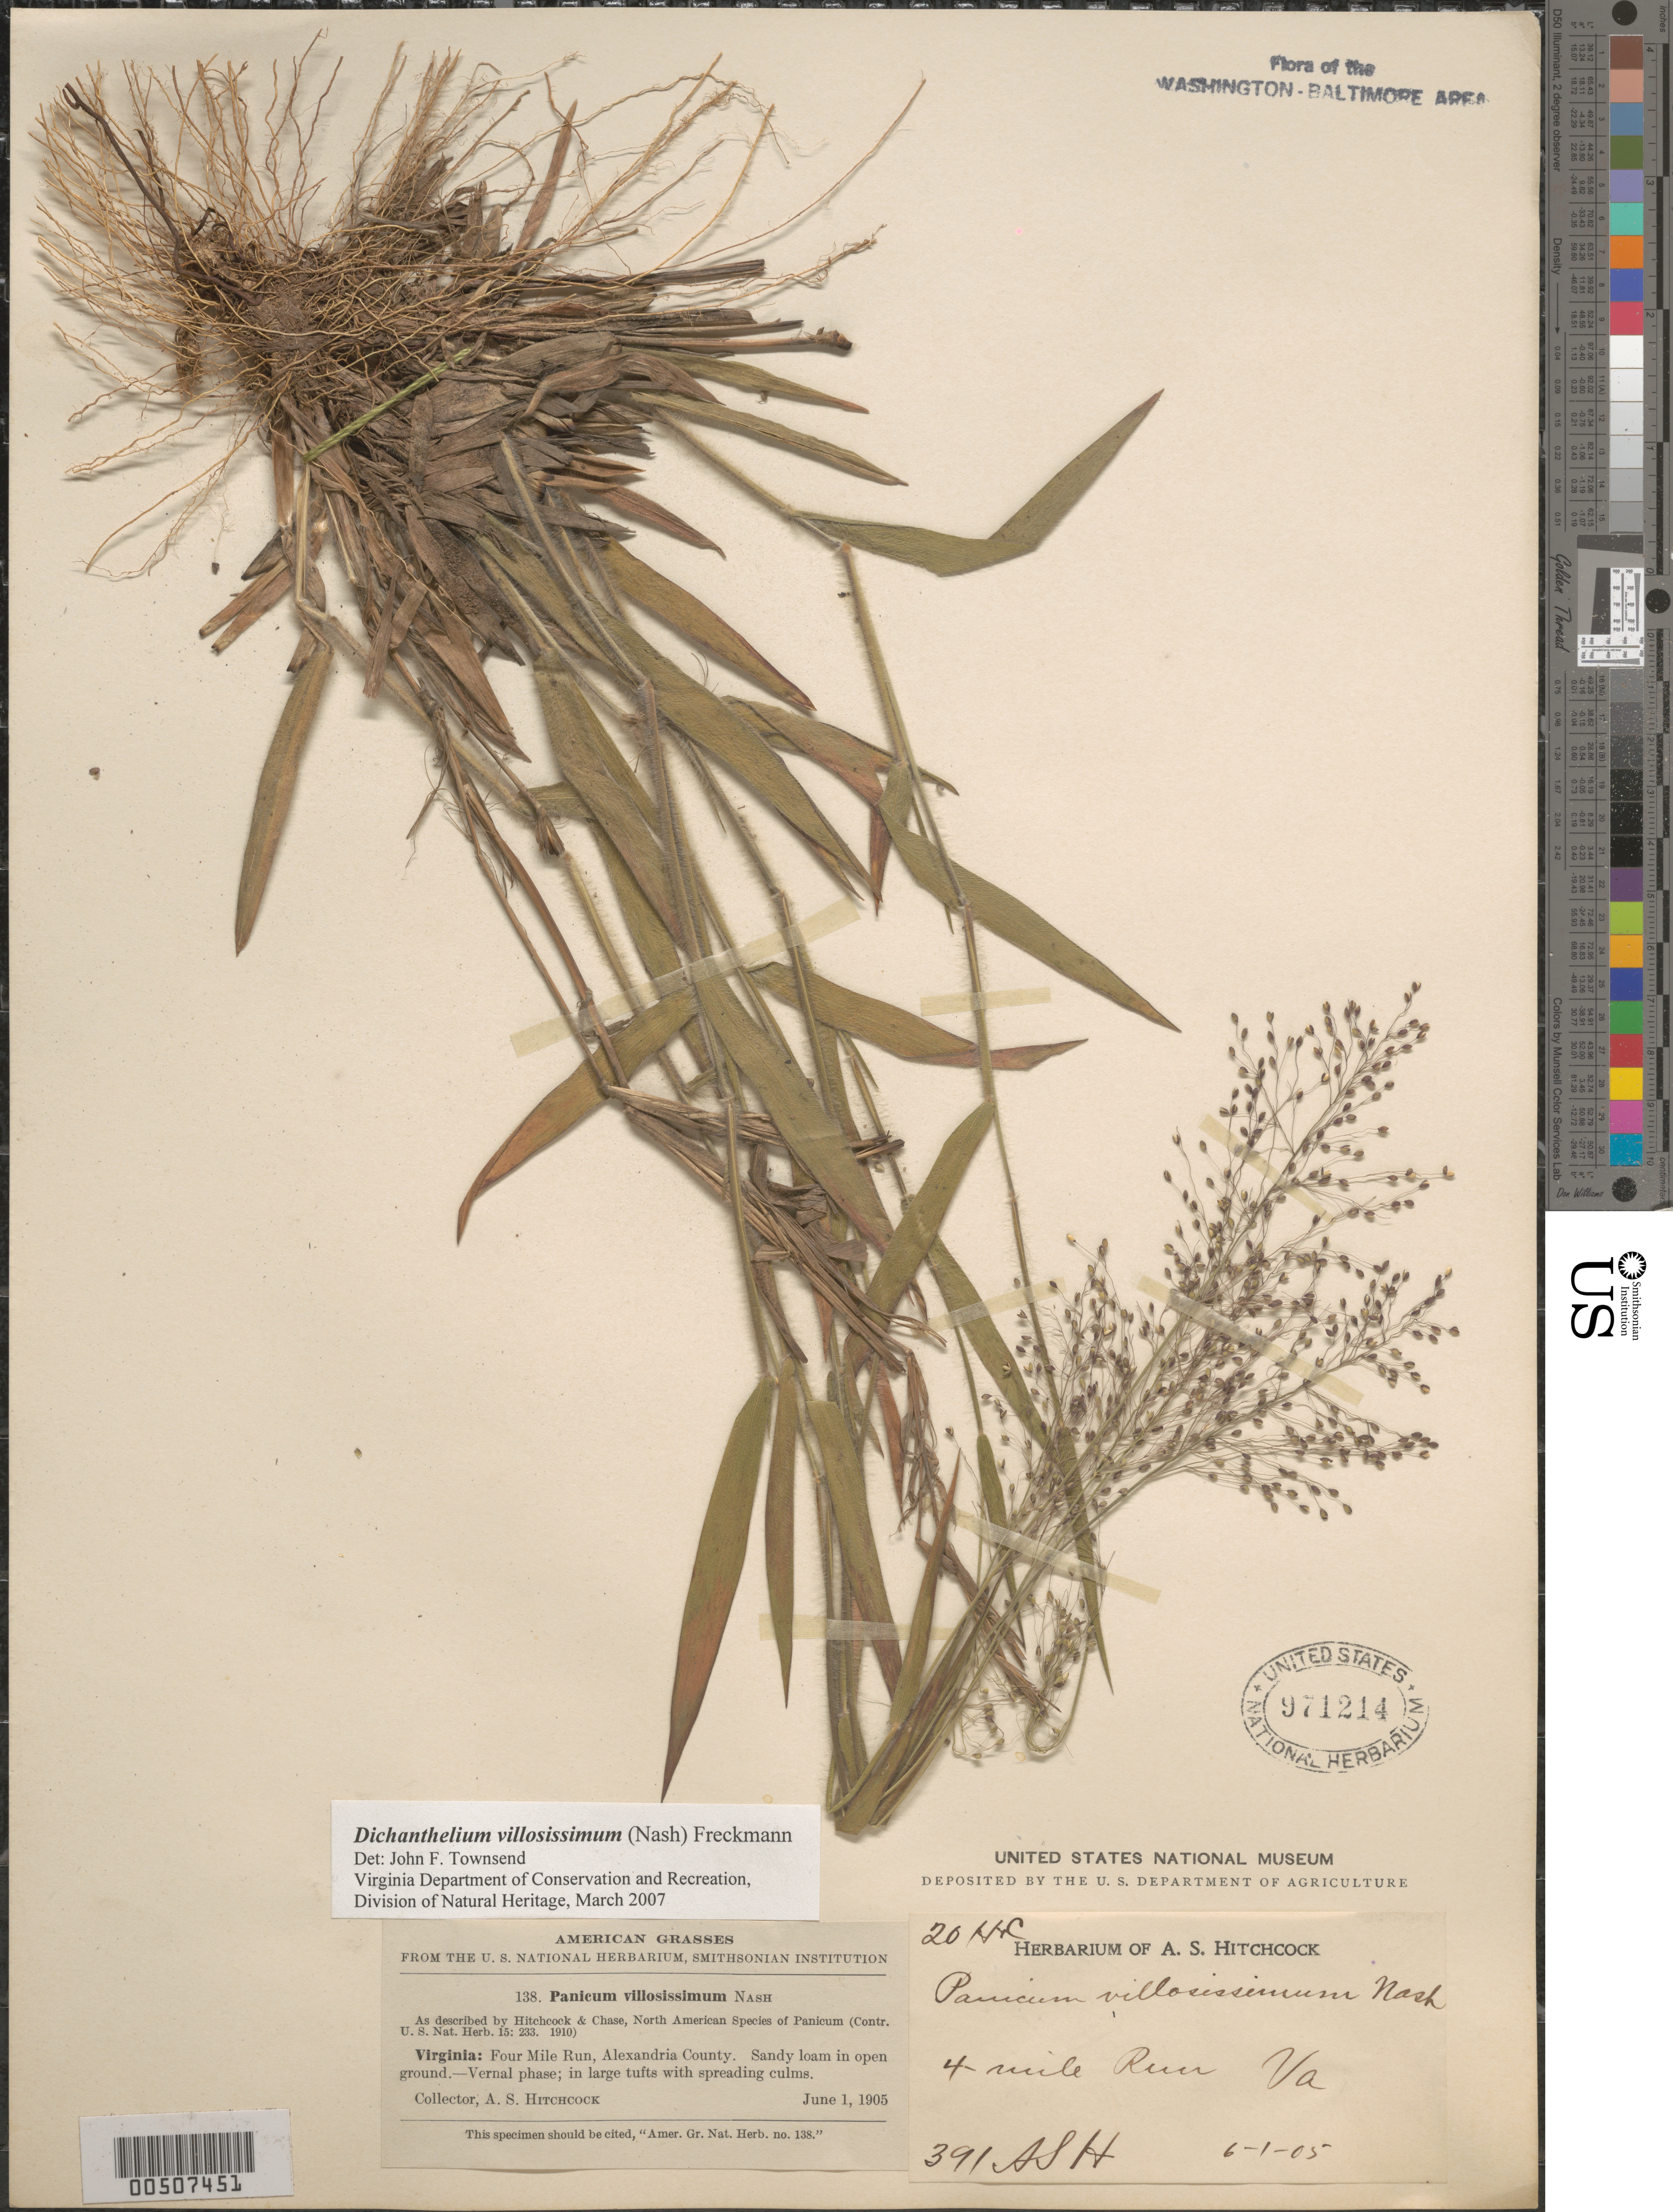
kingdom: Plantae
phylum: Tracheophyta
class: Liliopsida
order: Poales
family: Poaceae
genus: Dichanthelium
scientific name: Dichanthelium ovale subsp. villosissimum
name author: (Nash) Freckmann & Lelong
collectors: A. S. Hitchcock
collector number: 391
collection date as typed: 01 Jun 1905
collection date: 1905-06-01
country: United States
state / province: Virginia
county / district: Arlington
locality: Four Mile Run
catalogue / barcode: US 971214